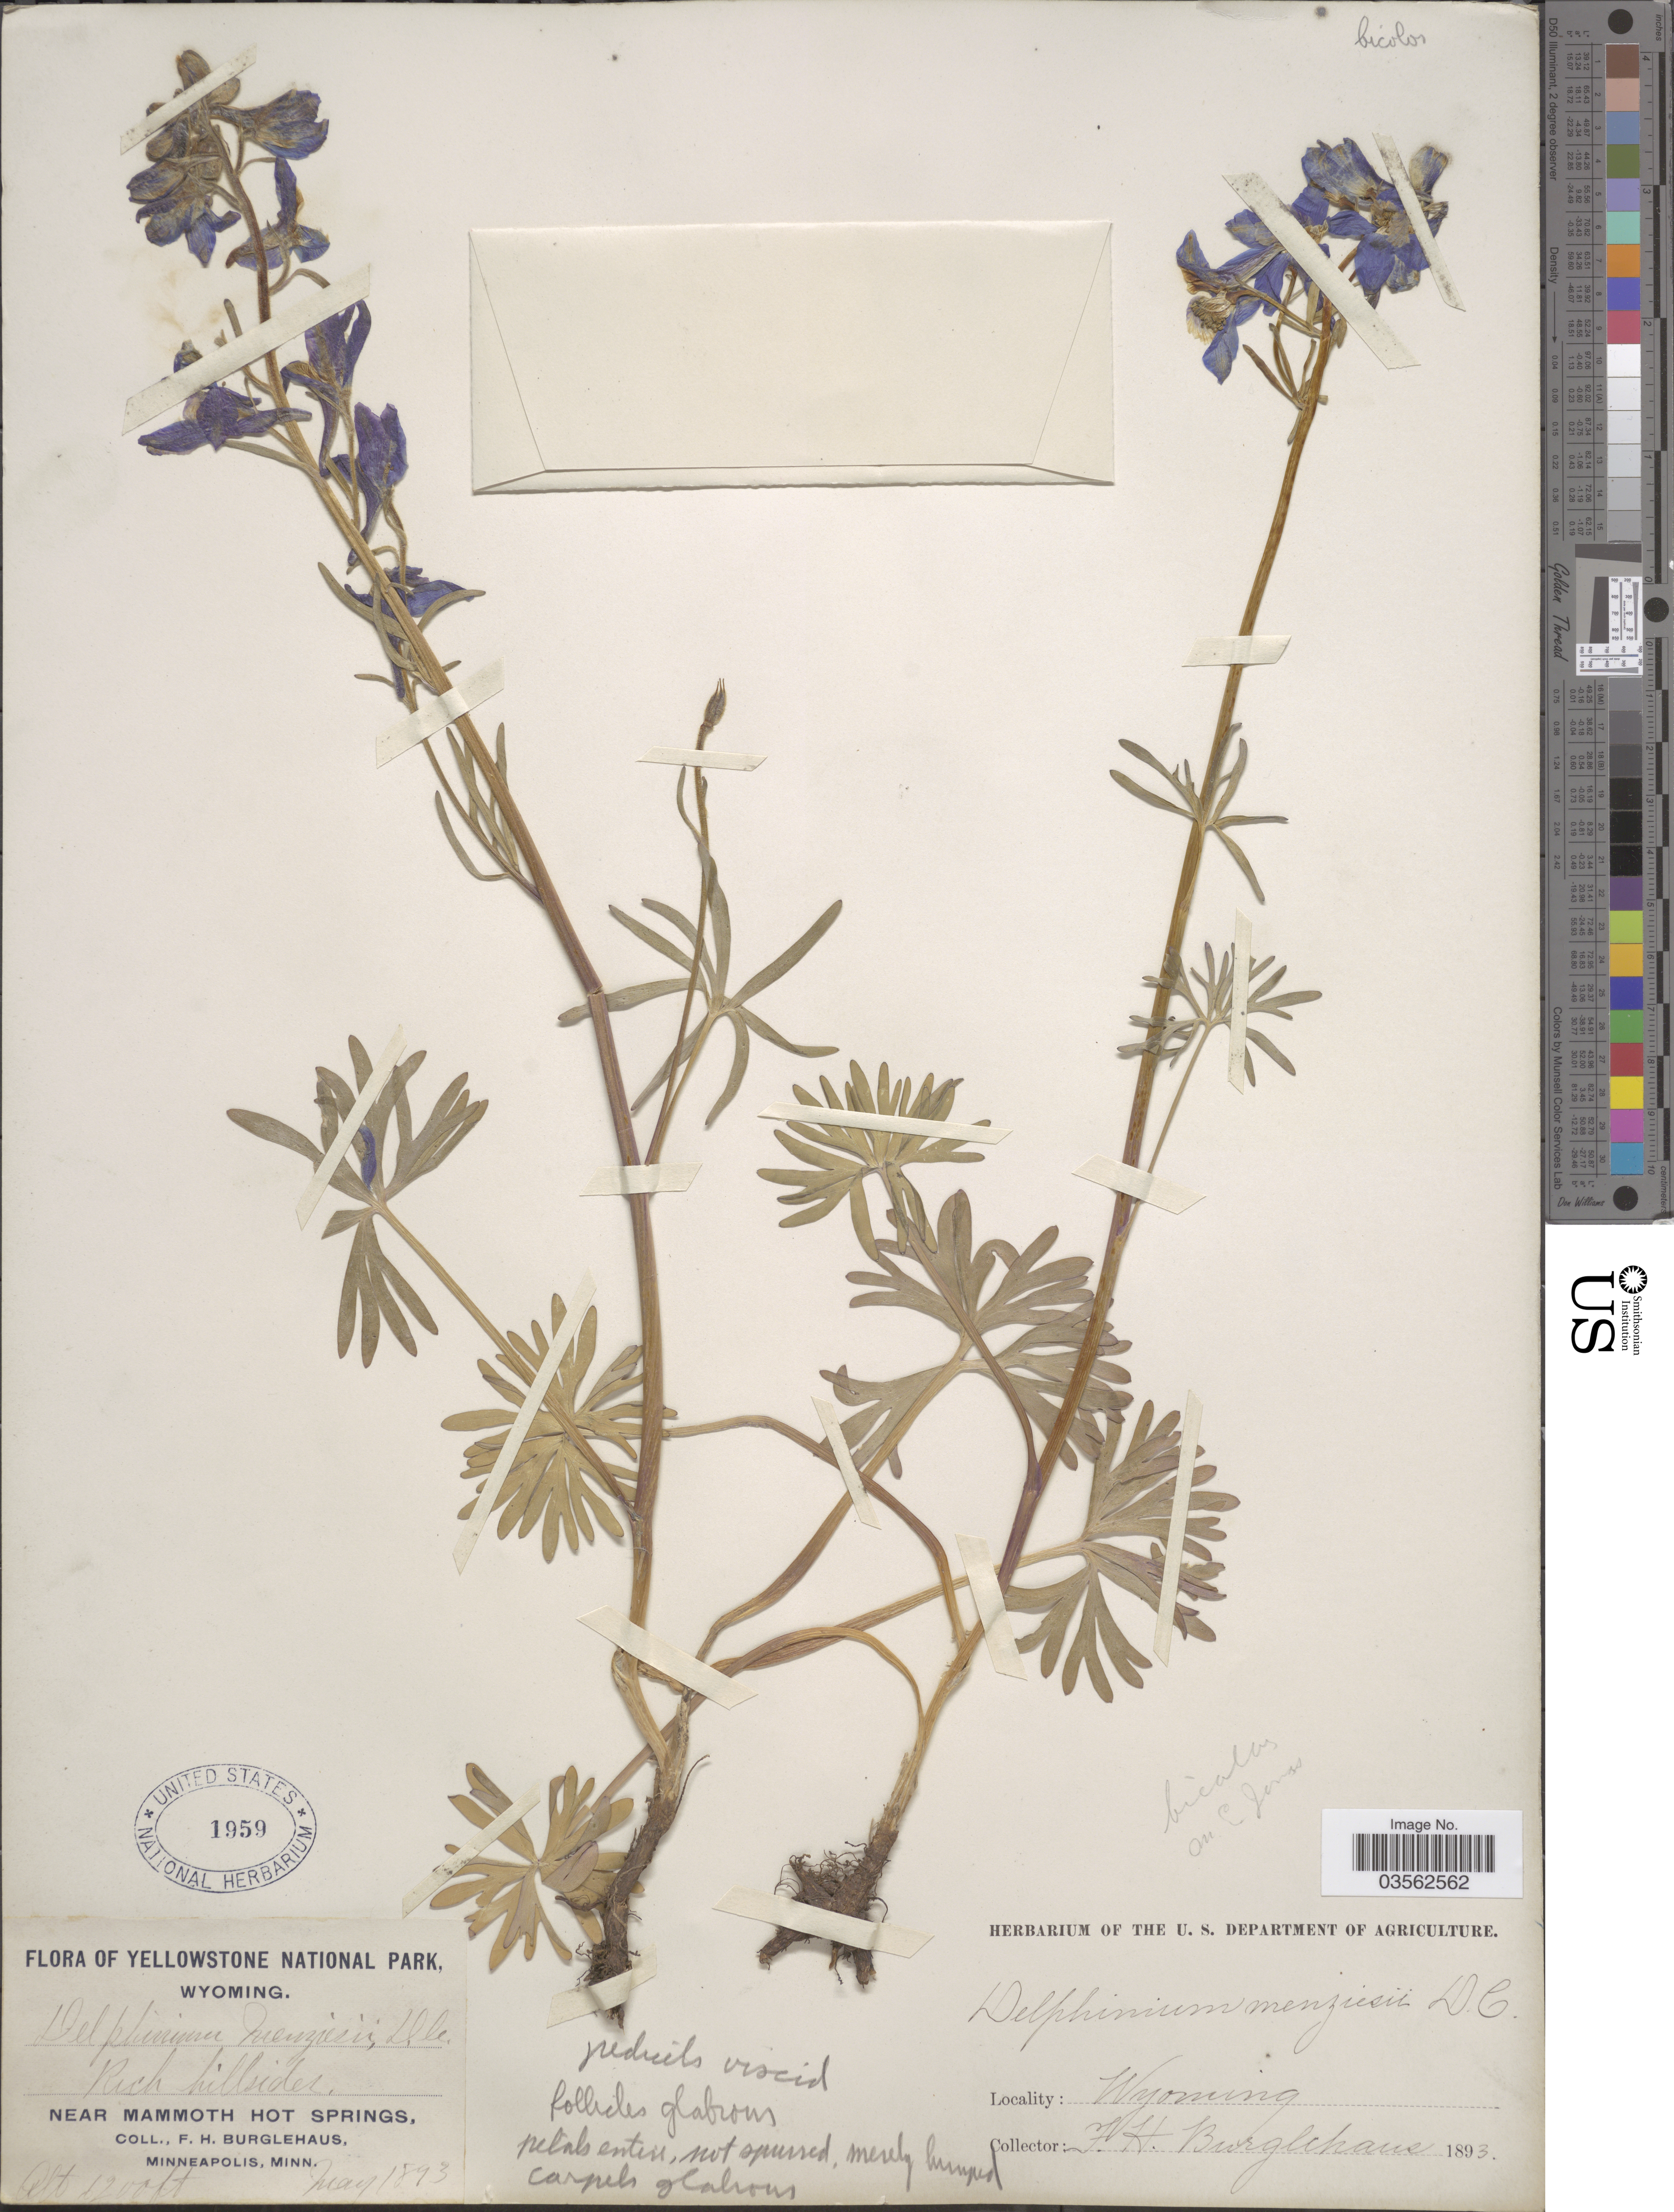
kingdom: Plantae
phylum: Tracheophyta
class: Magnoliopsida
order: Ranunculales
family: Ranunculaceae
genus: Delphinium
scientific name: Delphinium bicolor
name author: Nutt.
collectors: F. Burglehaus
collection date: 1893-05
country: United States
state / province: Wyoming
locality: Yellowstone National Park. Near Mammoth Hot Springs.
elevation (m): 366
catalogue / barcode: US 1959